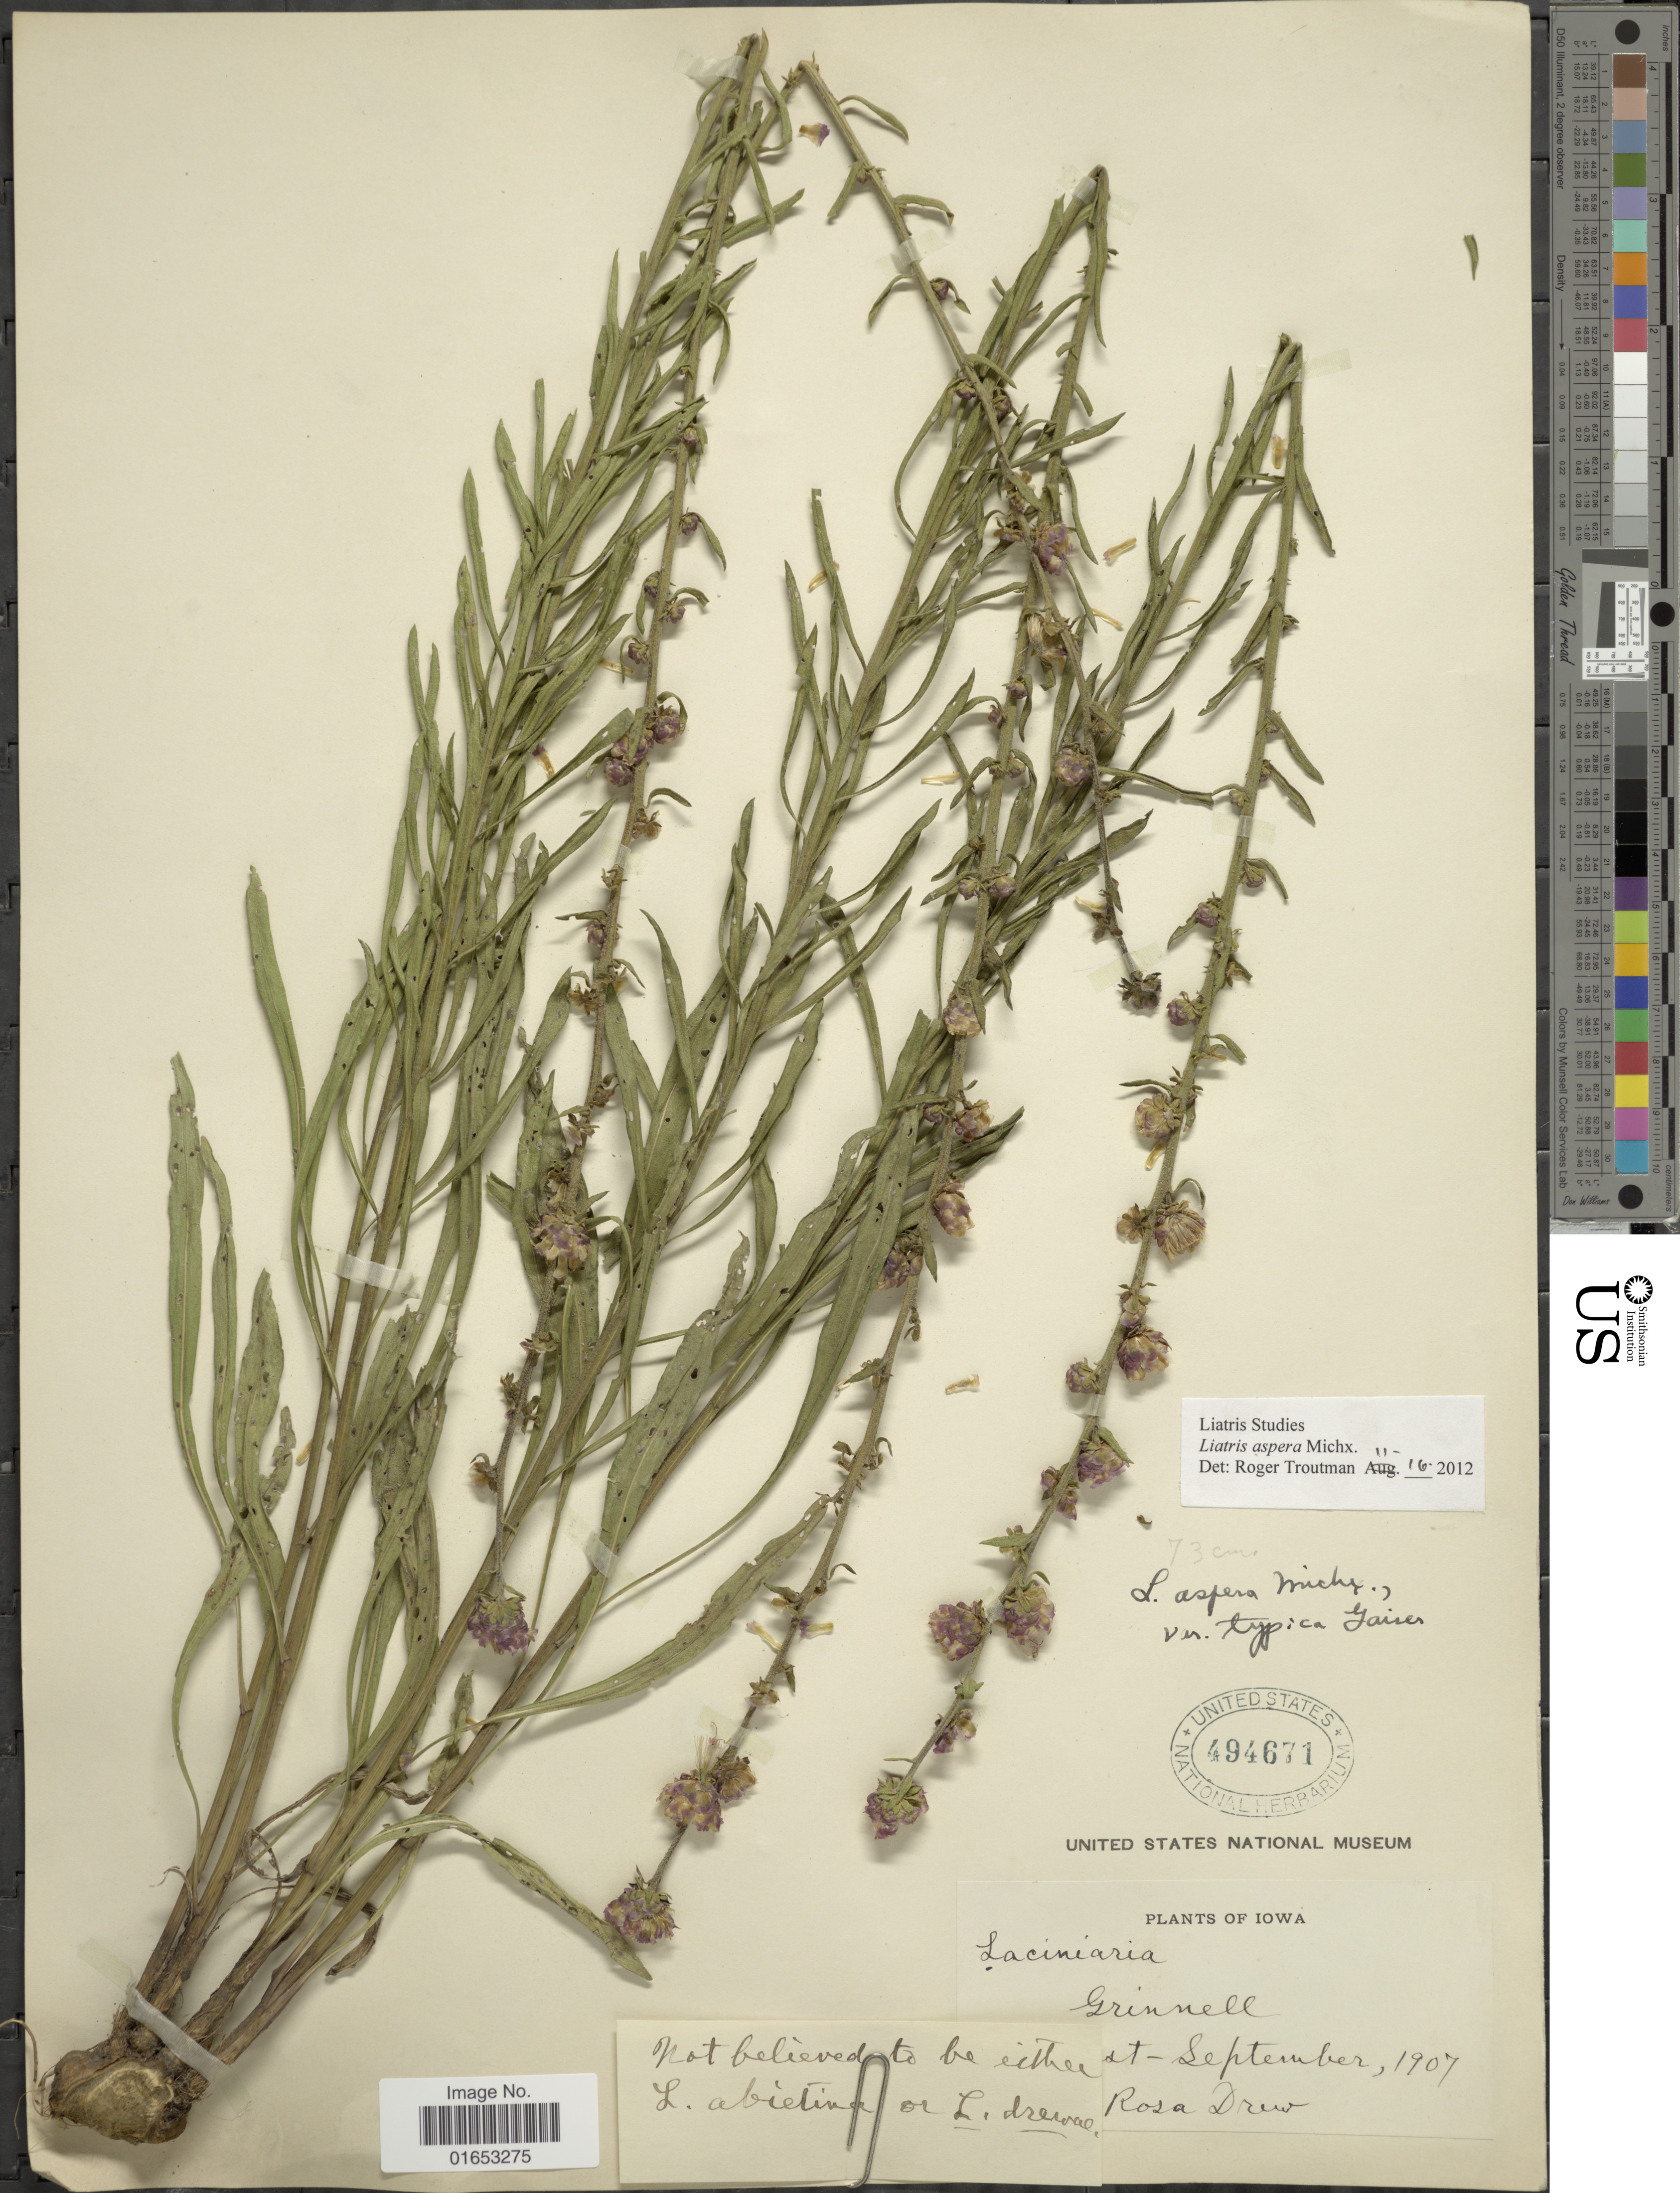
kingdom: Plantae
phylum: Tracheophyta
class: Magnoliopsida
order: Asterales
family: Asteraceae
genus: Liatris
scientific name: Liatris aspera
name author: Michx.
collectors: R. Drew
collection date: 1907-08/1907-09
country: United States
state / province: Iowa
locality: Grinnell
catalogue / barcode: US 494671